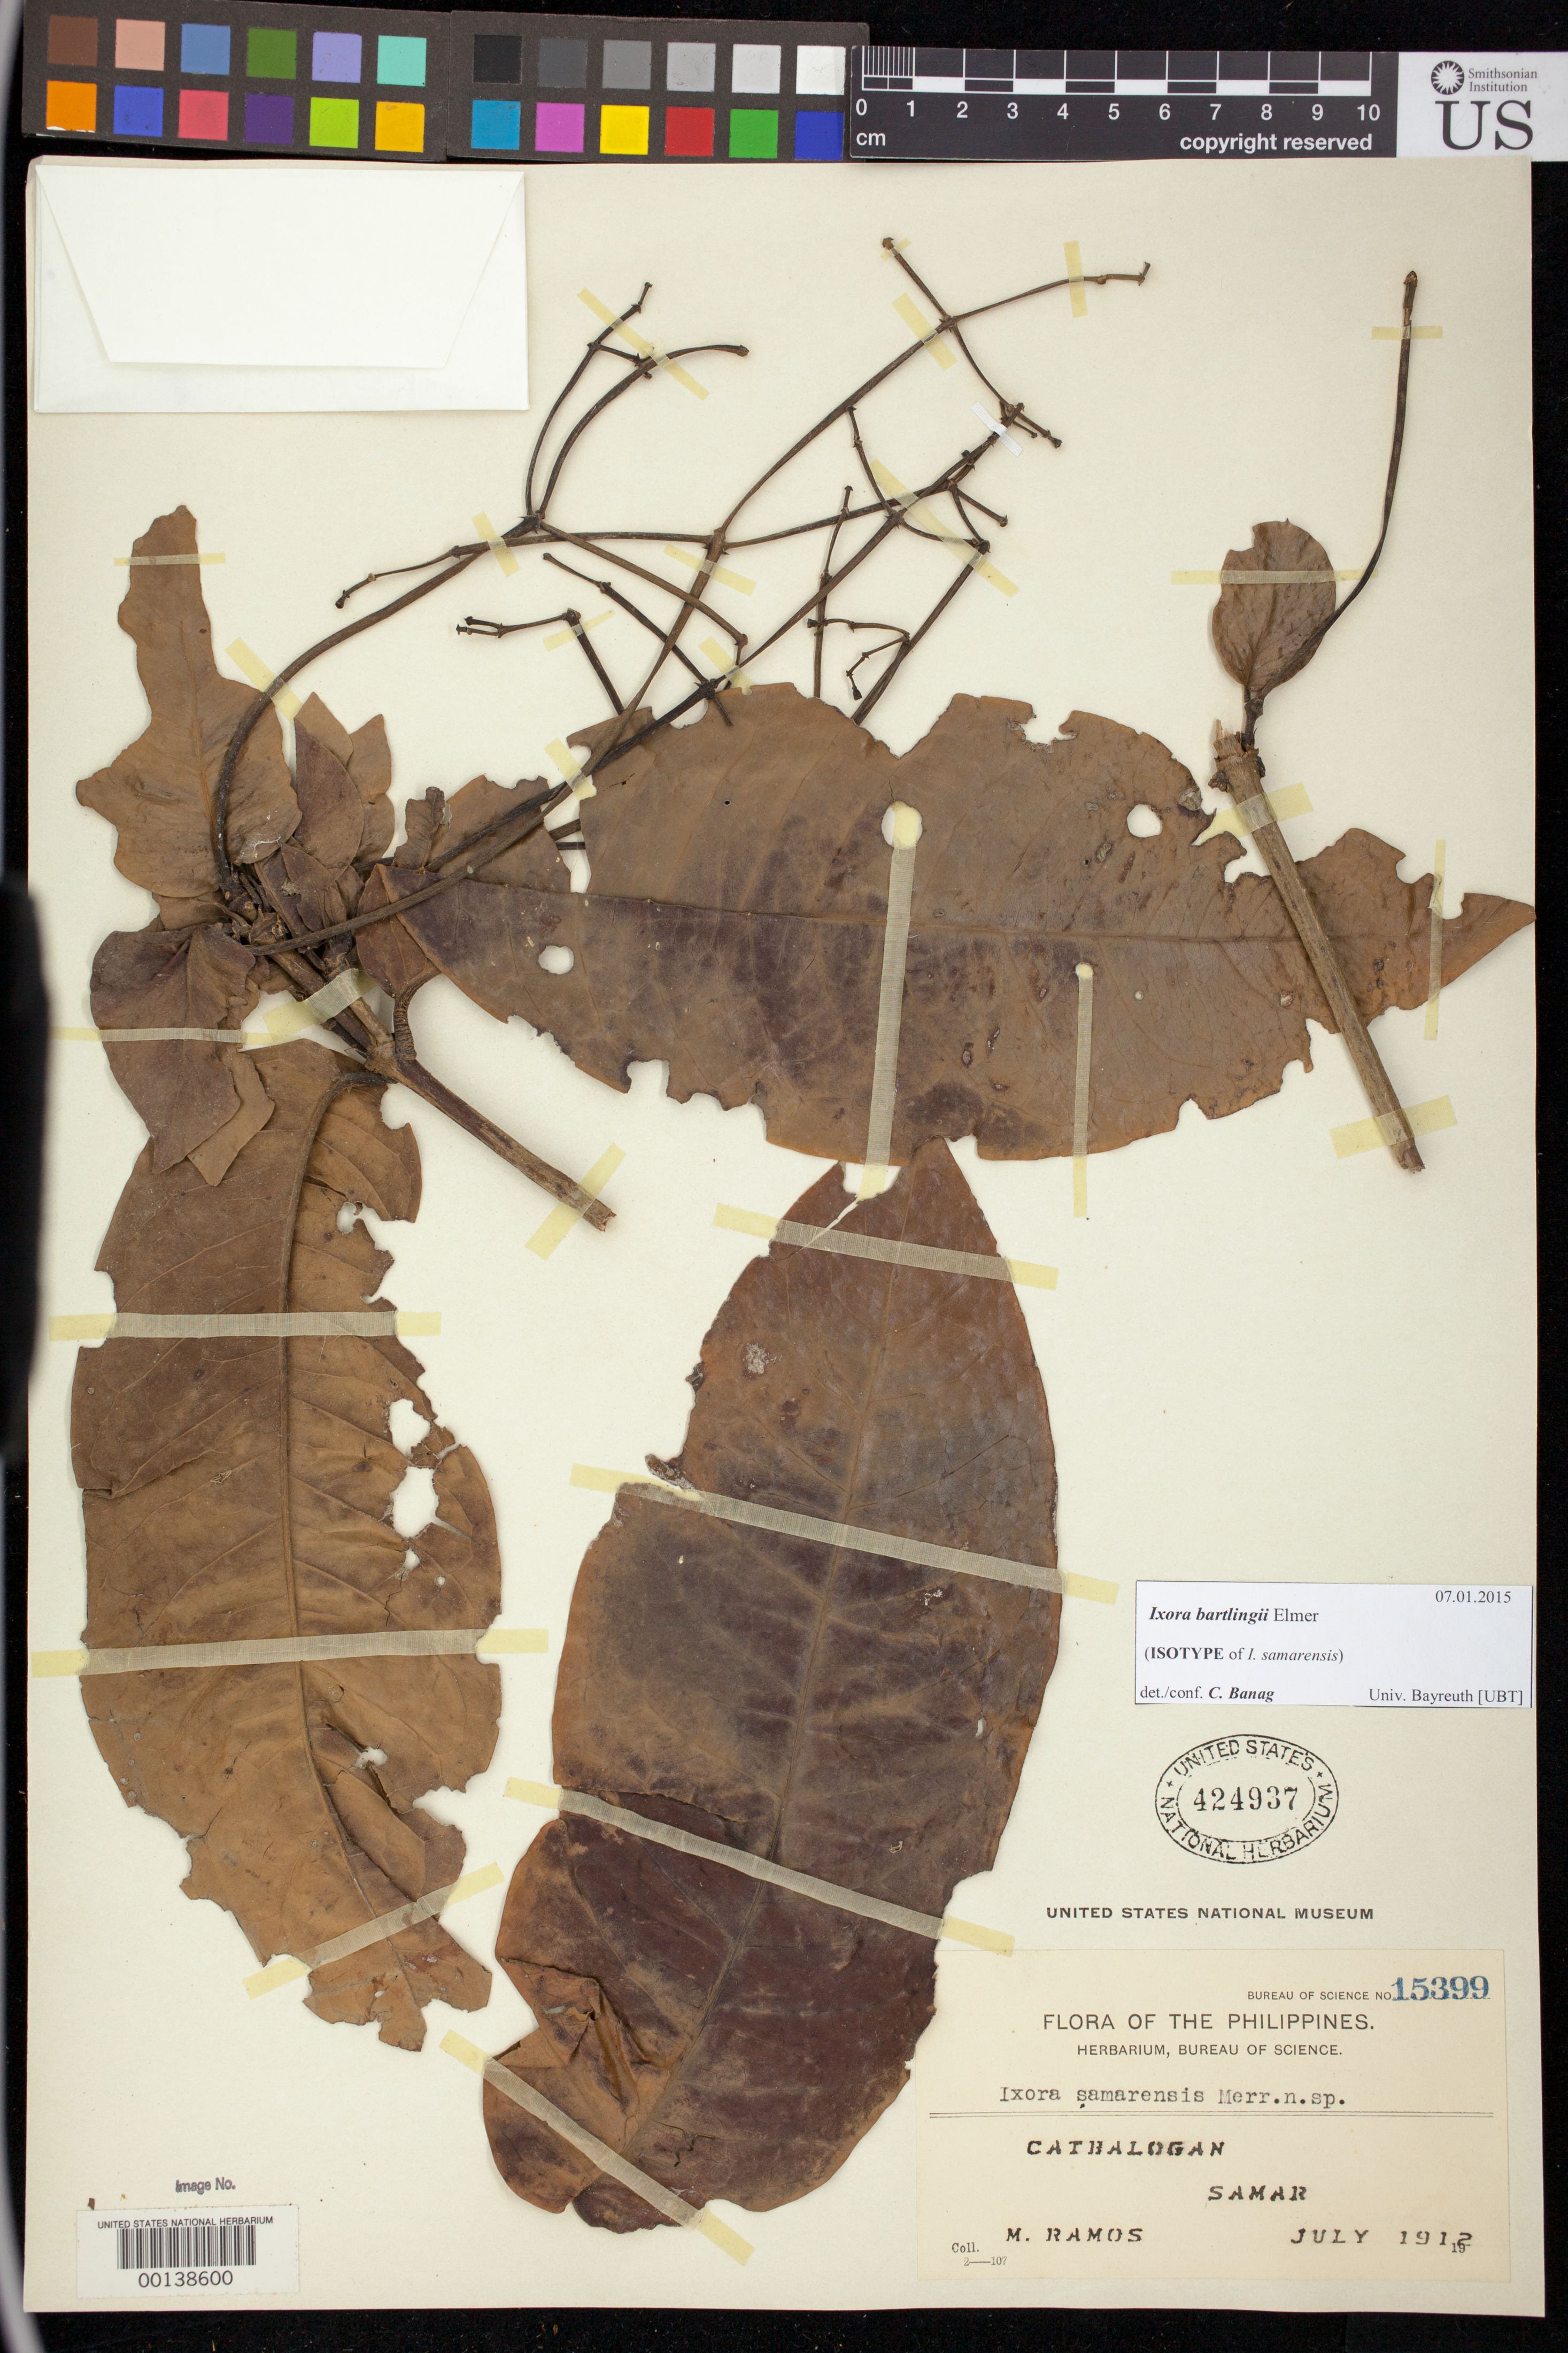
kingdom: Plantae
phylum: Tracheophyta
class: Magnoliopsida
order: Gentianales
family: Rubiaceae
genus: Ixora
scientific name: Ixora samarensis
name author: Merr.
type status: Isotype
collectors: M. Ramos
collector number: Bur. Sci. 15399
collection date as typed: Jul 1912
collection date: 1912-07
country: Philippines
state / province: Eastern Visayas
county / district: Western Samar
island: Samar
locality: Catbalogan.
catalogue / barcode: US 424937